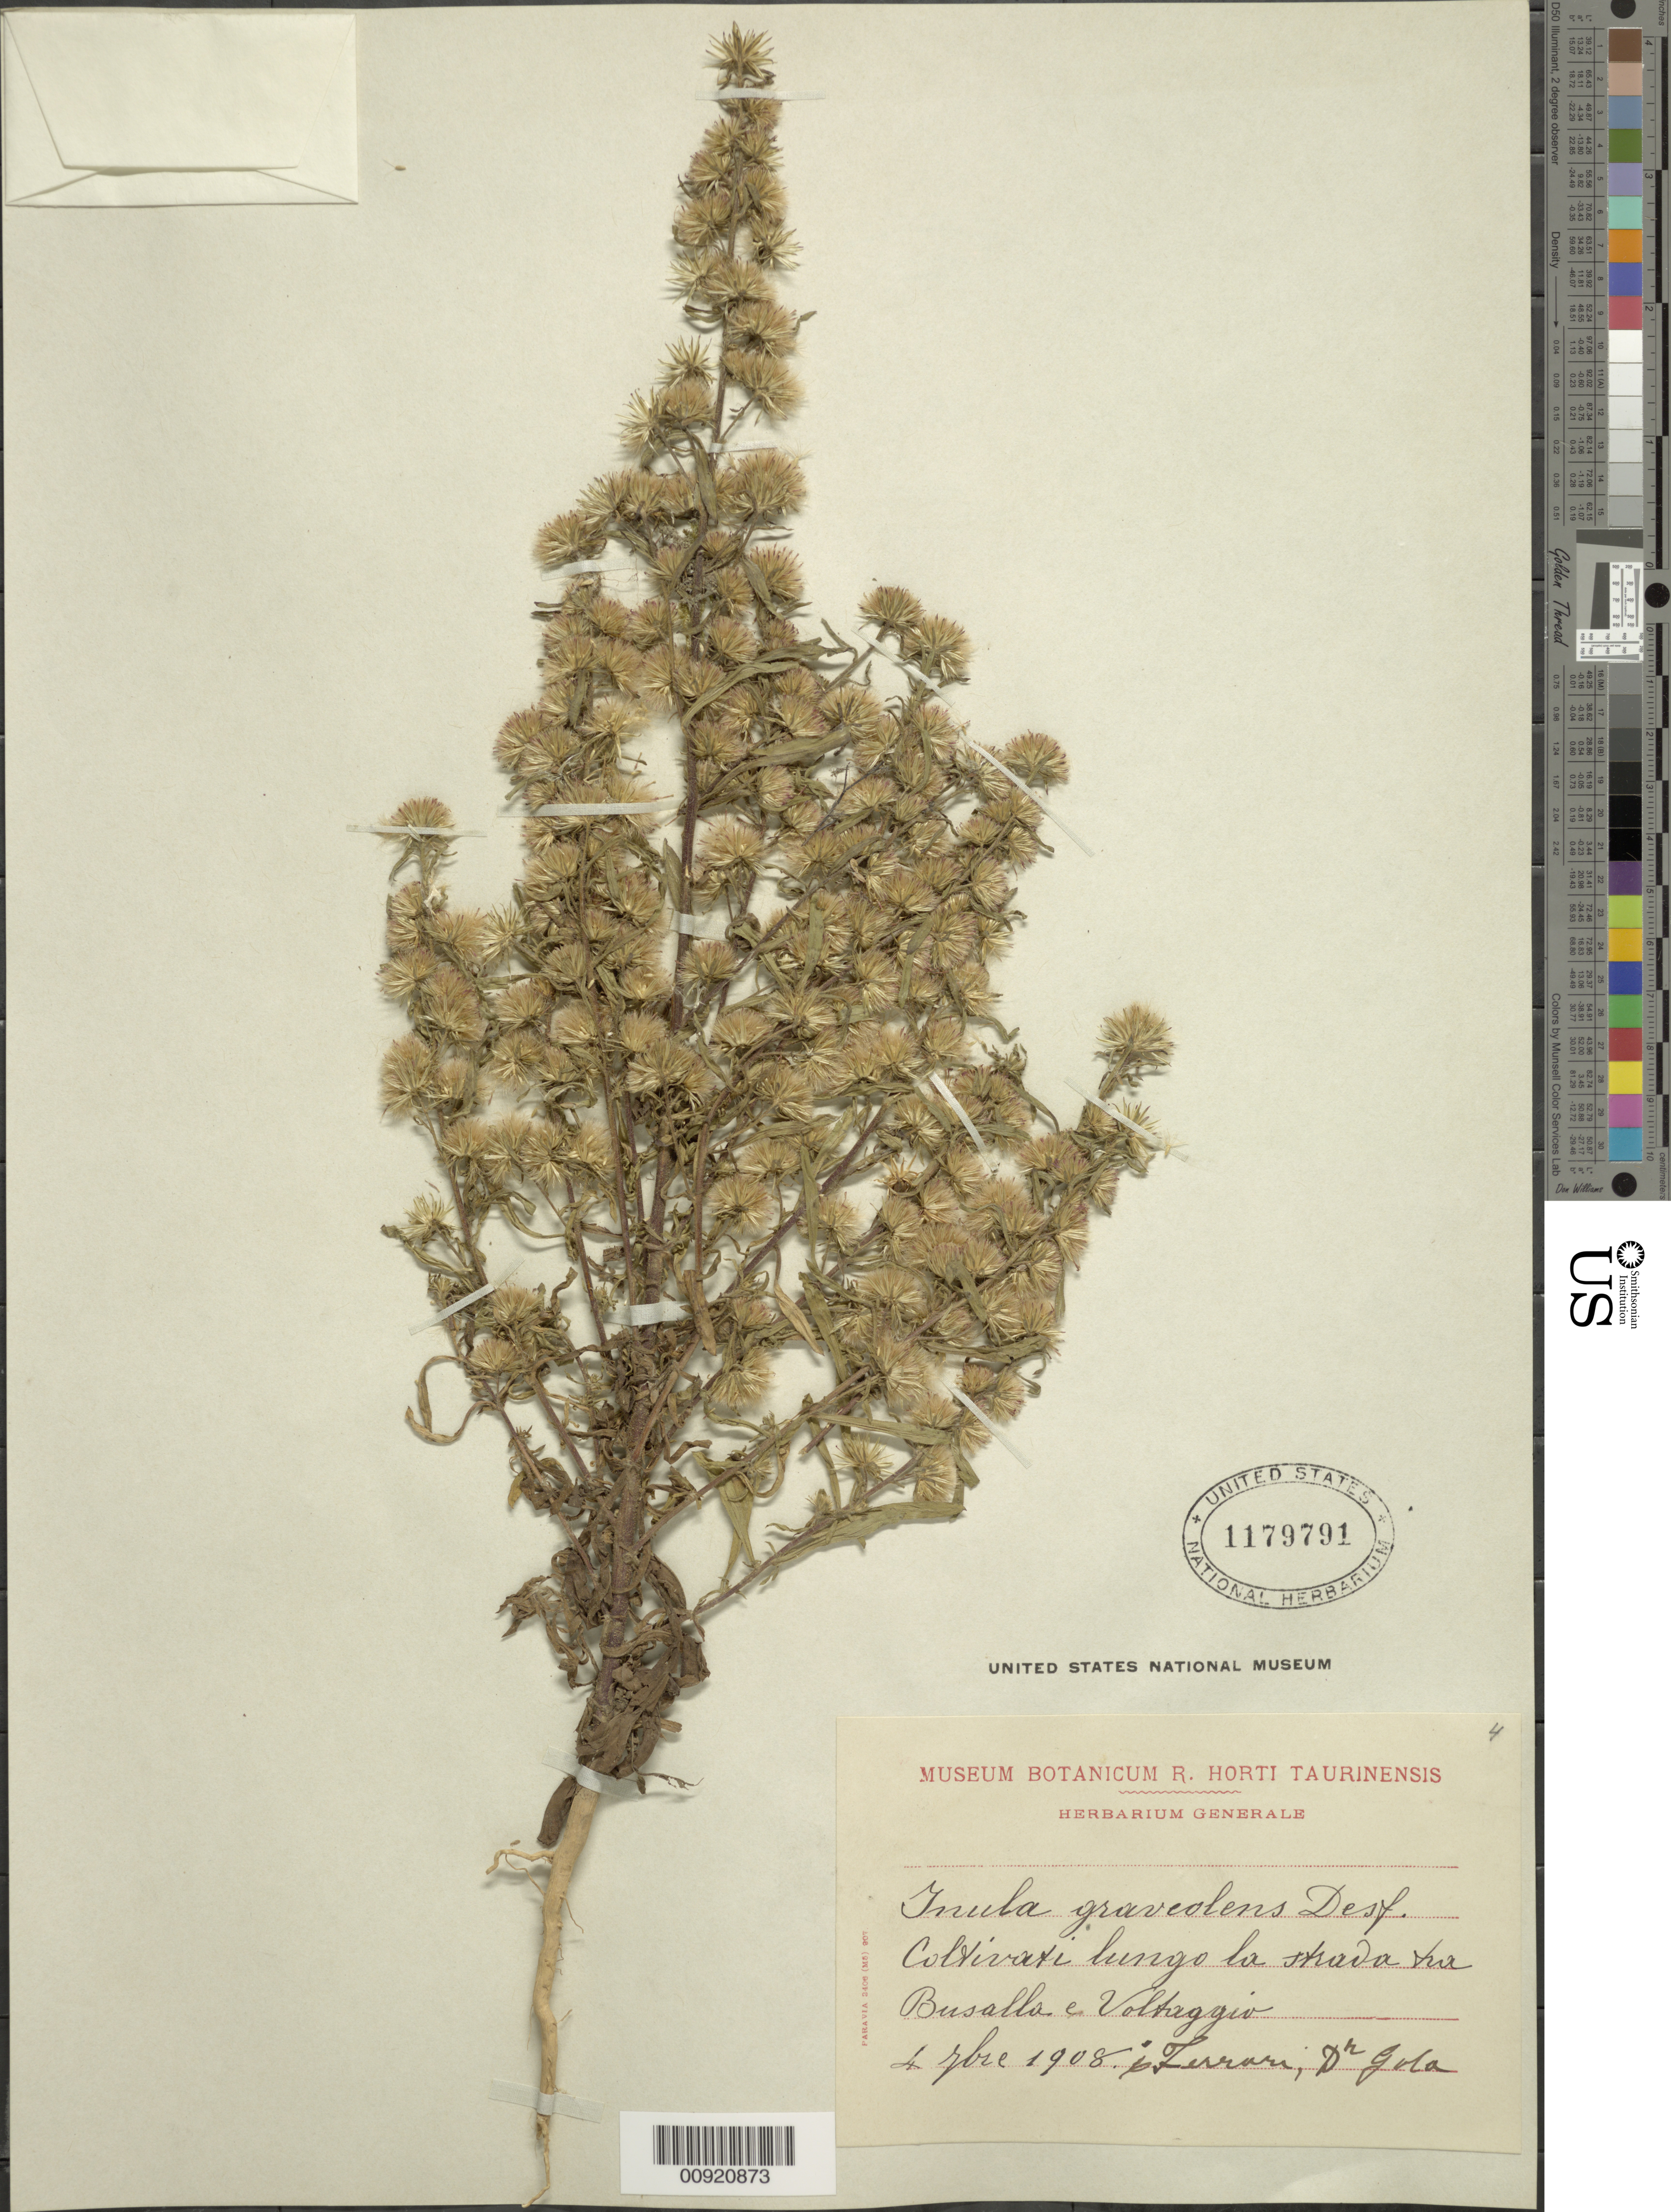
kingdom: Plantae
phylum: Tracheophyta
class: Magnoliopsida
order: Asterales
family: Asteraceae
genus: Inula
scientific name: Inula graveolens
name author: (L.) Desf.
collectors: Ferrari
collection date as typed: Apr 1908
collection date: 1908-04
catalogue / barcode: US 1179791